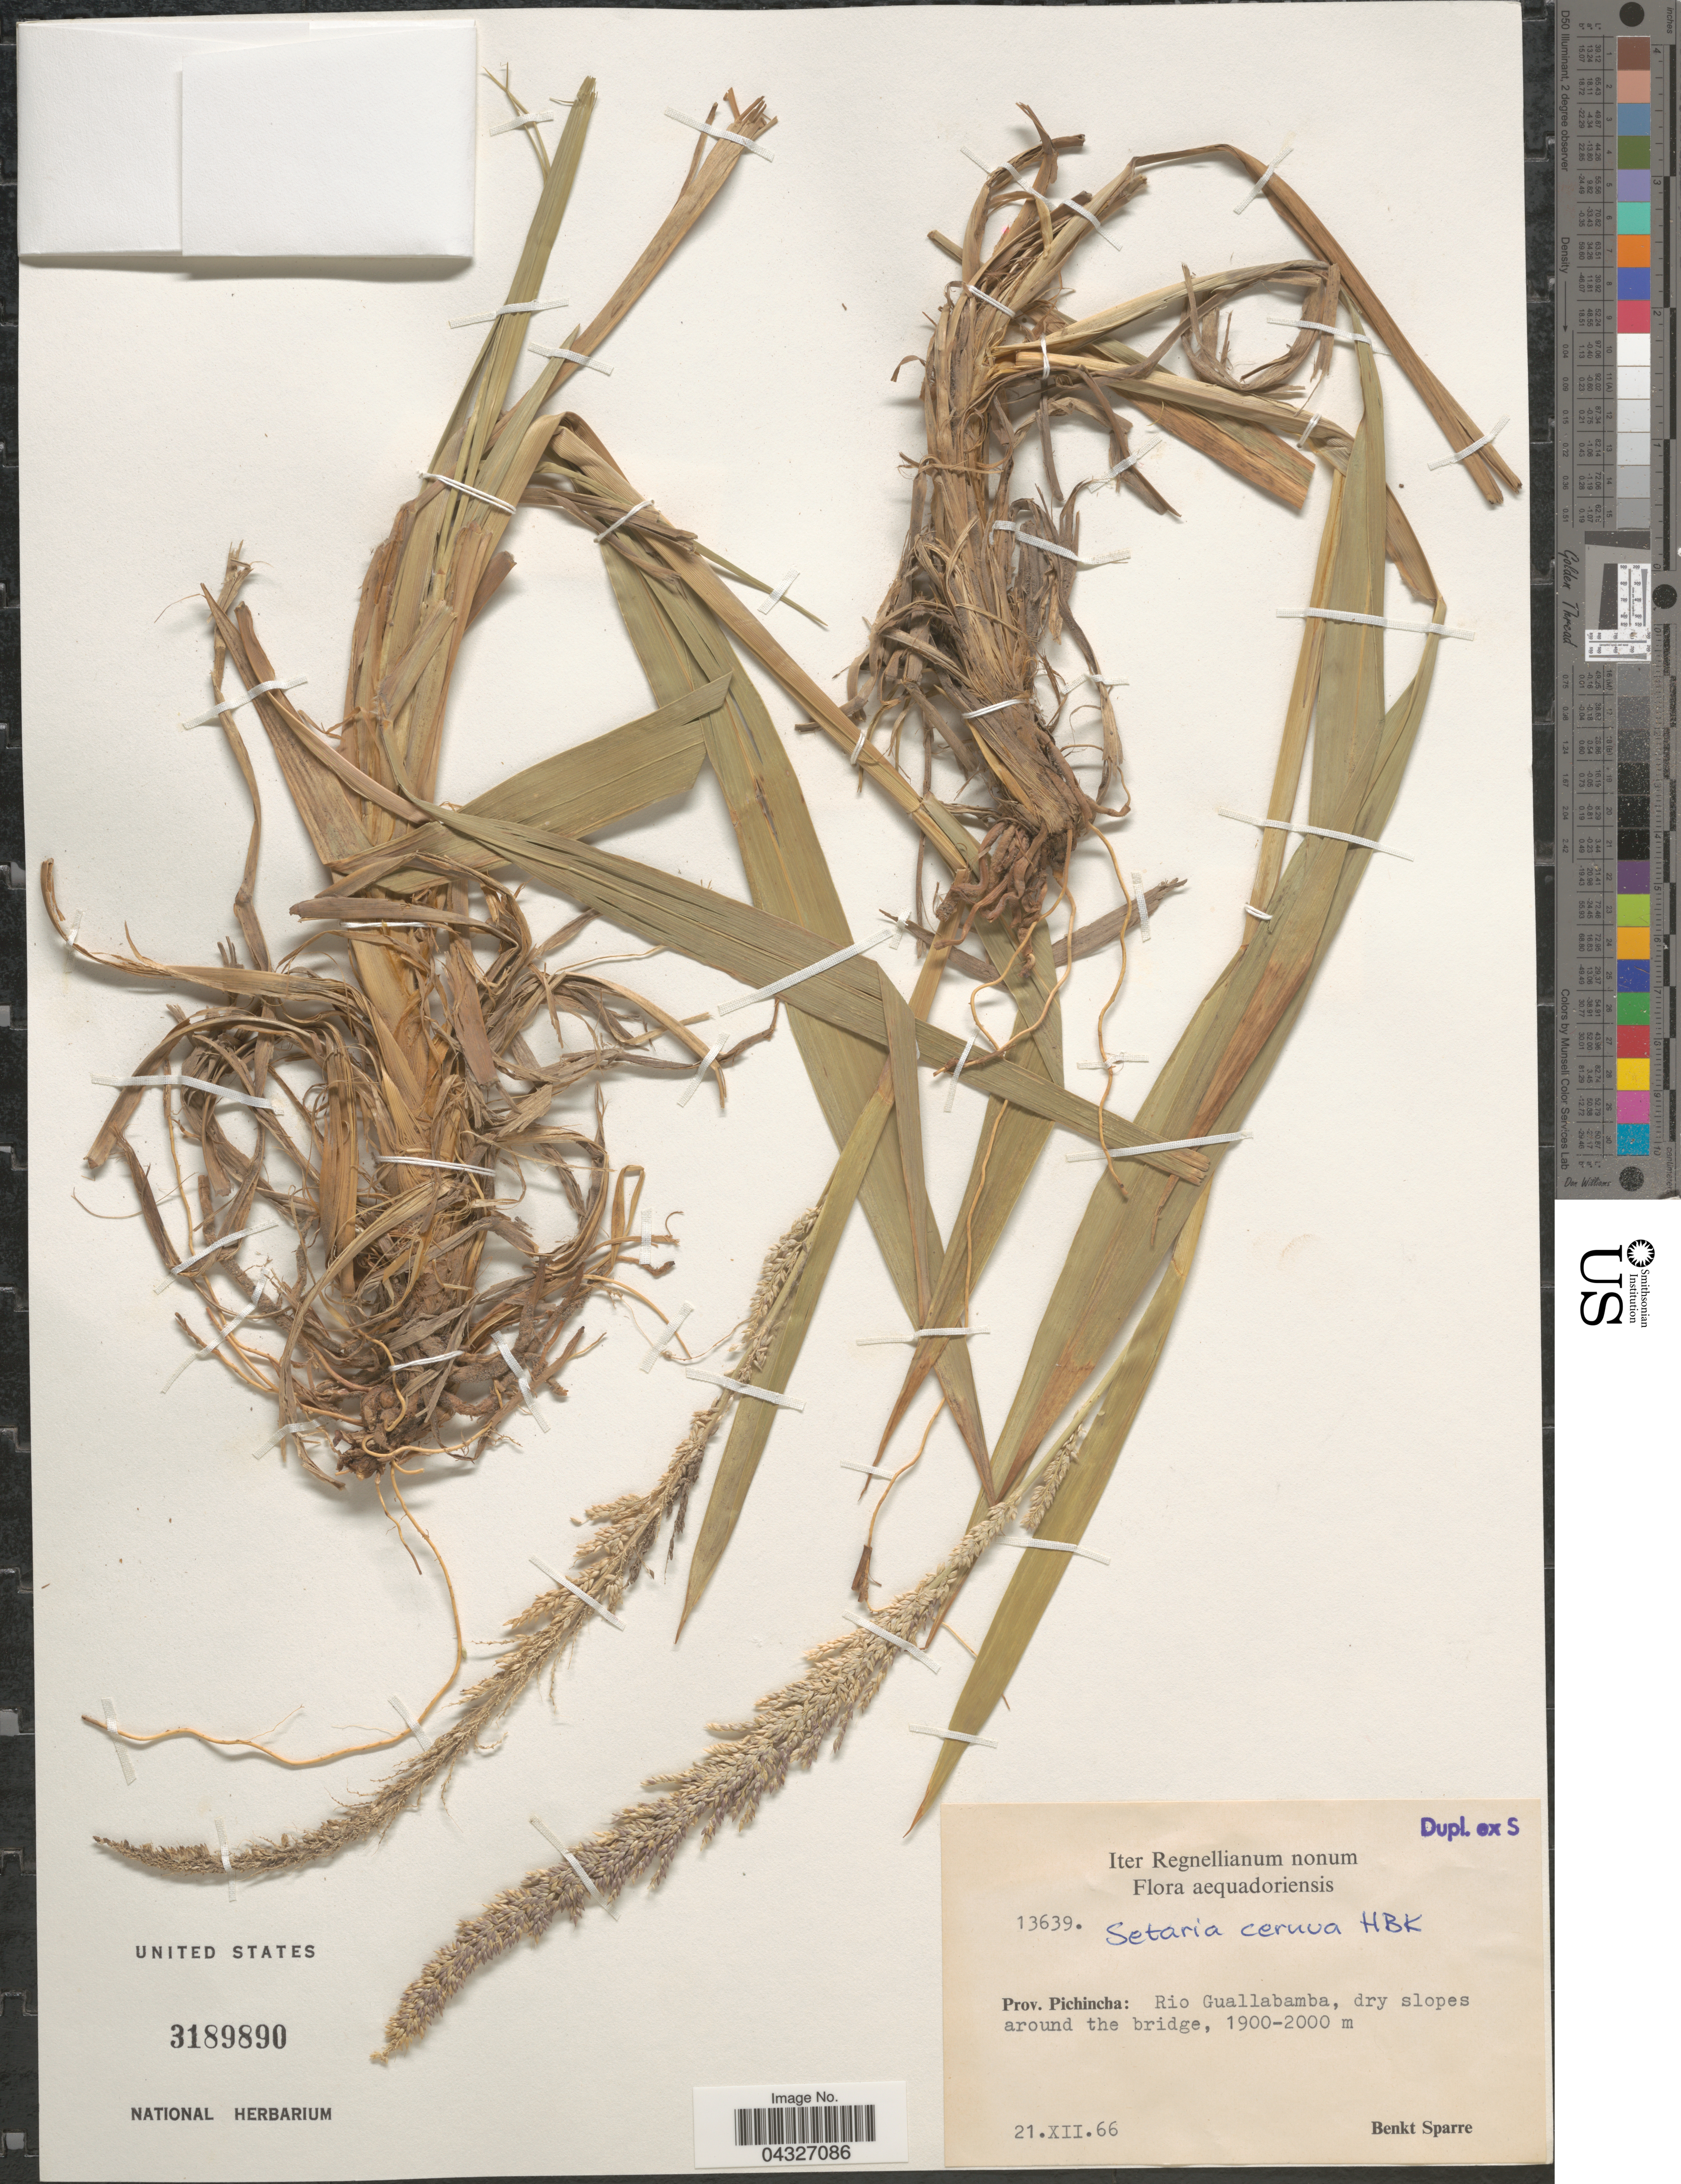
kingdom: Plantae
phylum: Tracheophyta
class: Liliopsida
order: Poales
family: Poaceae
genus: Setaria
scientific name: Setaria cernua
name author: Kunth in Humb.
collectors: B. Sparre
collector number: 13639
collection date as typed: Transcribed d/m/y: 21/12/66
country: Ecuador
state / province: Pichincha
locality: Iter Regnellianum nonum. Rio Guallabamba, dry slopes around the bridge.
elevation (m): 1900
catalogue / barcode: US 3189890